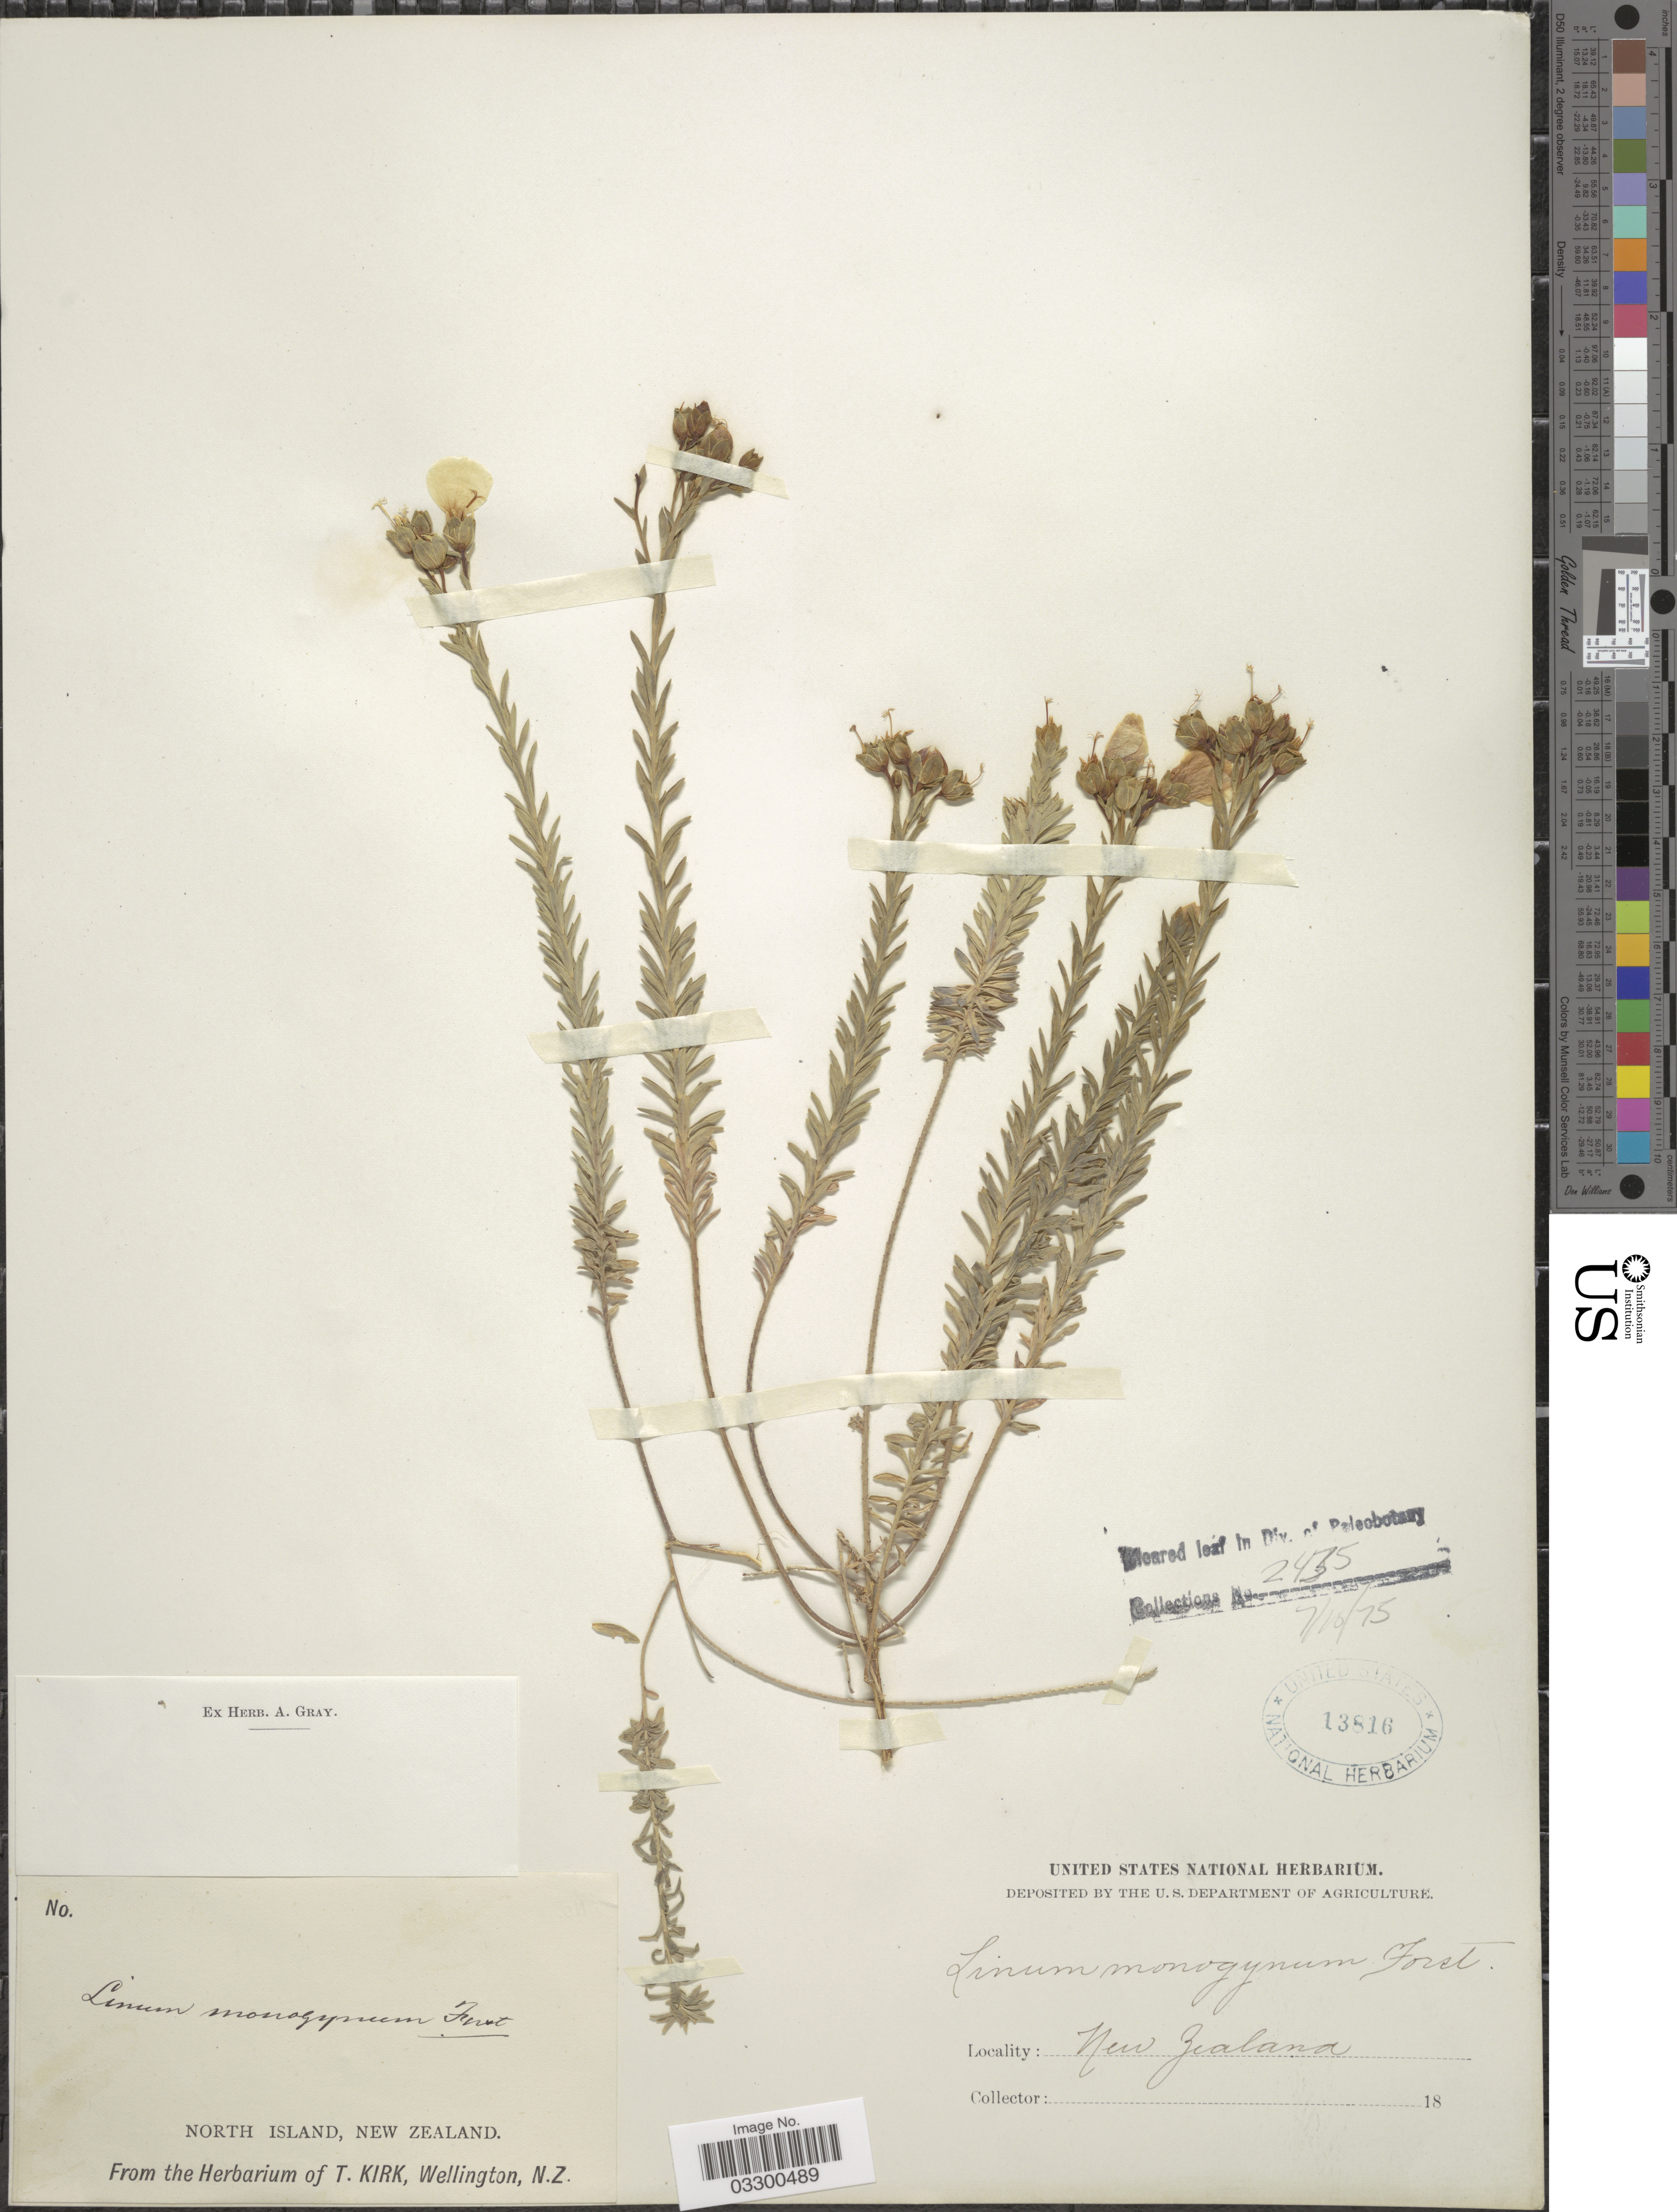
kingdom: Plantae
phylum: Tracheophyta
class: Magnoliopsida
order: Malpighiales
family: Linaceae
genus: Linum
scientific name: Linum monogynum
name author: G. Forst.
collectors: ex Herb. T. Kirk, Wellington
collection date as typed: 18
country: New Zealand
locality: North Island.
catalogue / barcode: US 13816